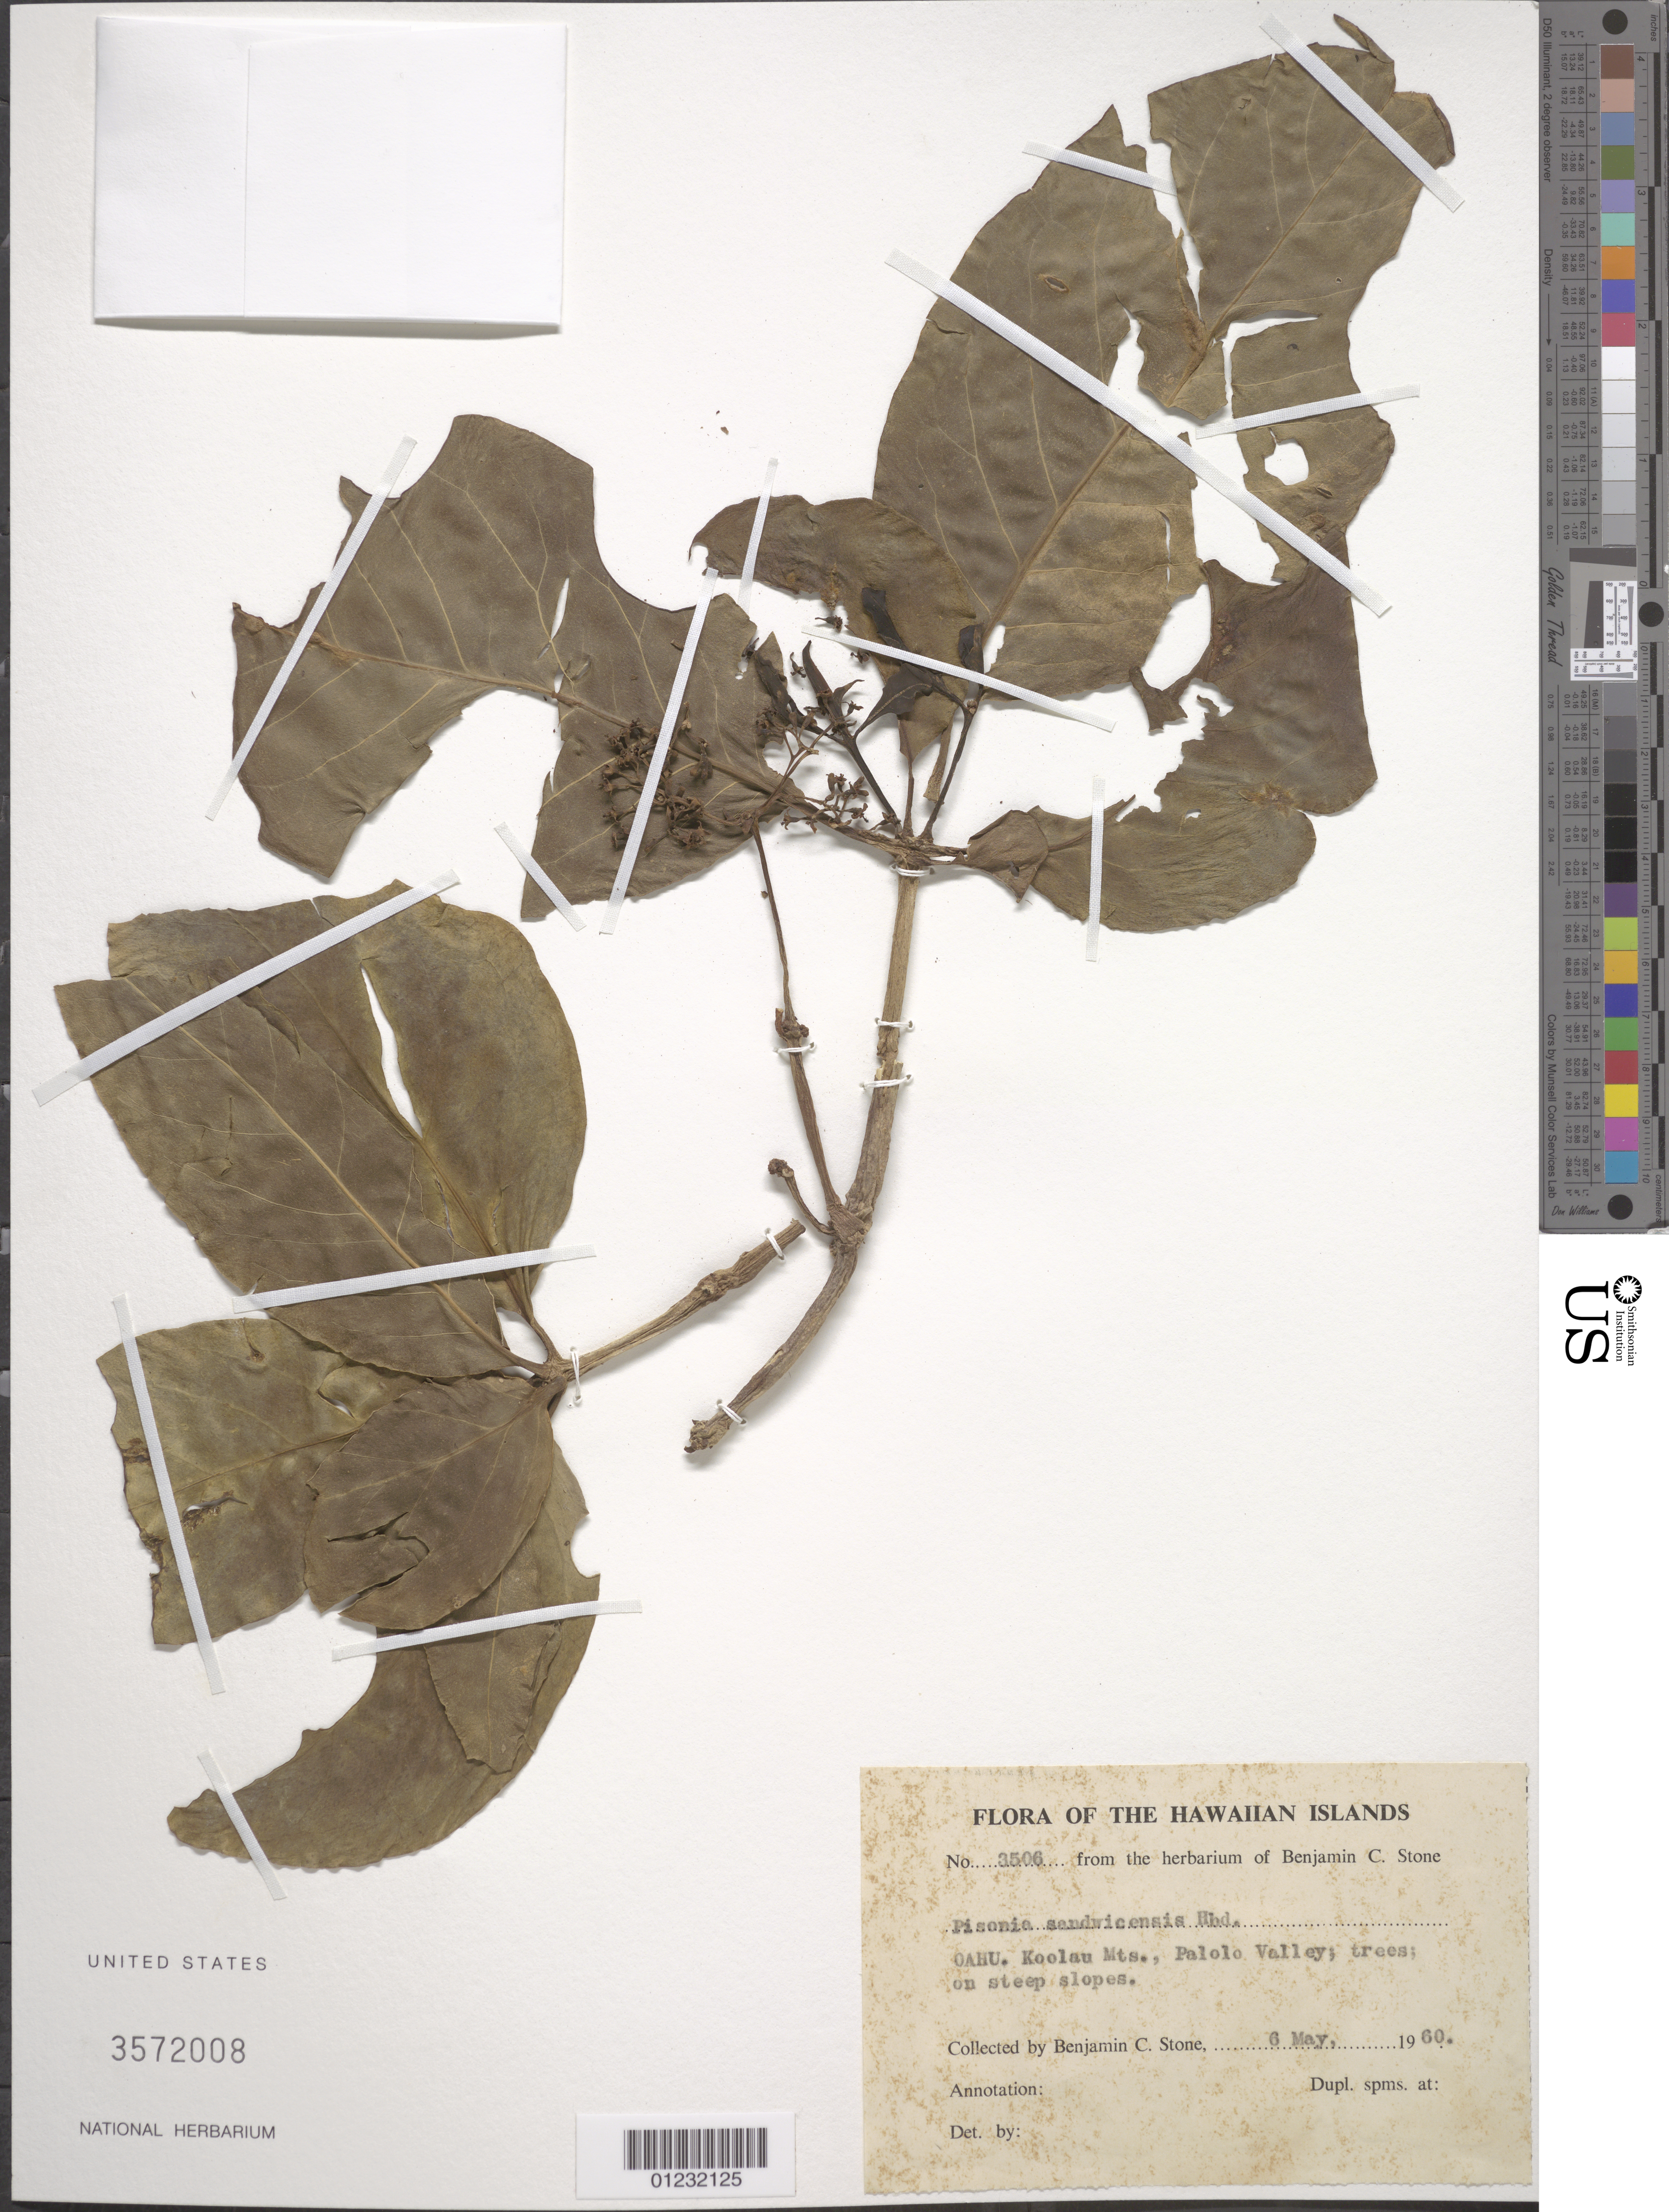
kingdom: Plantae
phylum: Tracheophyta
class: Magnoliopsida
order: Caryophyllales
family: Nyctaginaceae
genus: Rockia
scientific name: Rockia sandwicensis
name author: (Hillebr.) Heimerl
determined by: Wagner, W. L., (BOT), Smithsonian Institution - National Museum of Natural History (UNITED STATES)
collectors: B. C. Stone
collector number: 3506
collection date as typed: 6 May 1960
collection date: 1960-05-06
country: United States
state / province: Hawaii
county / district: Honolulu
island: Oahu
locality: Koolau Mts., Palolo Valley.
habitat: On steep slopes.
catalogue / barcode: US 3572008